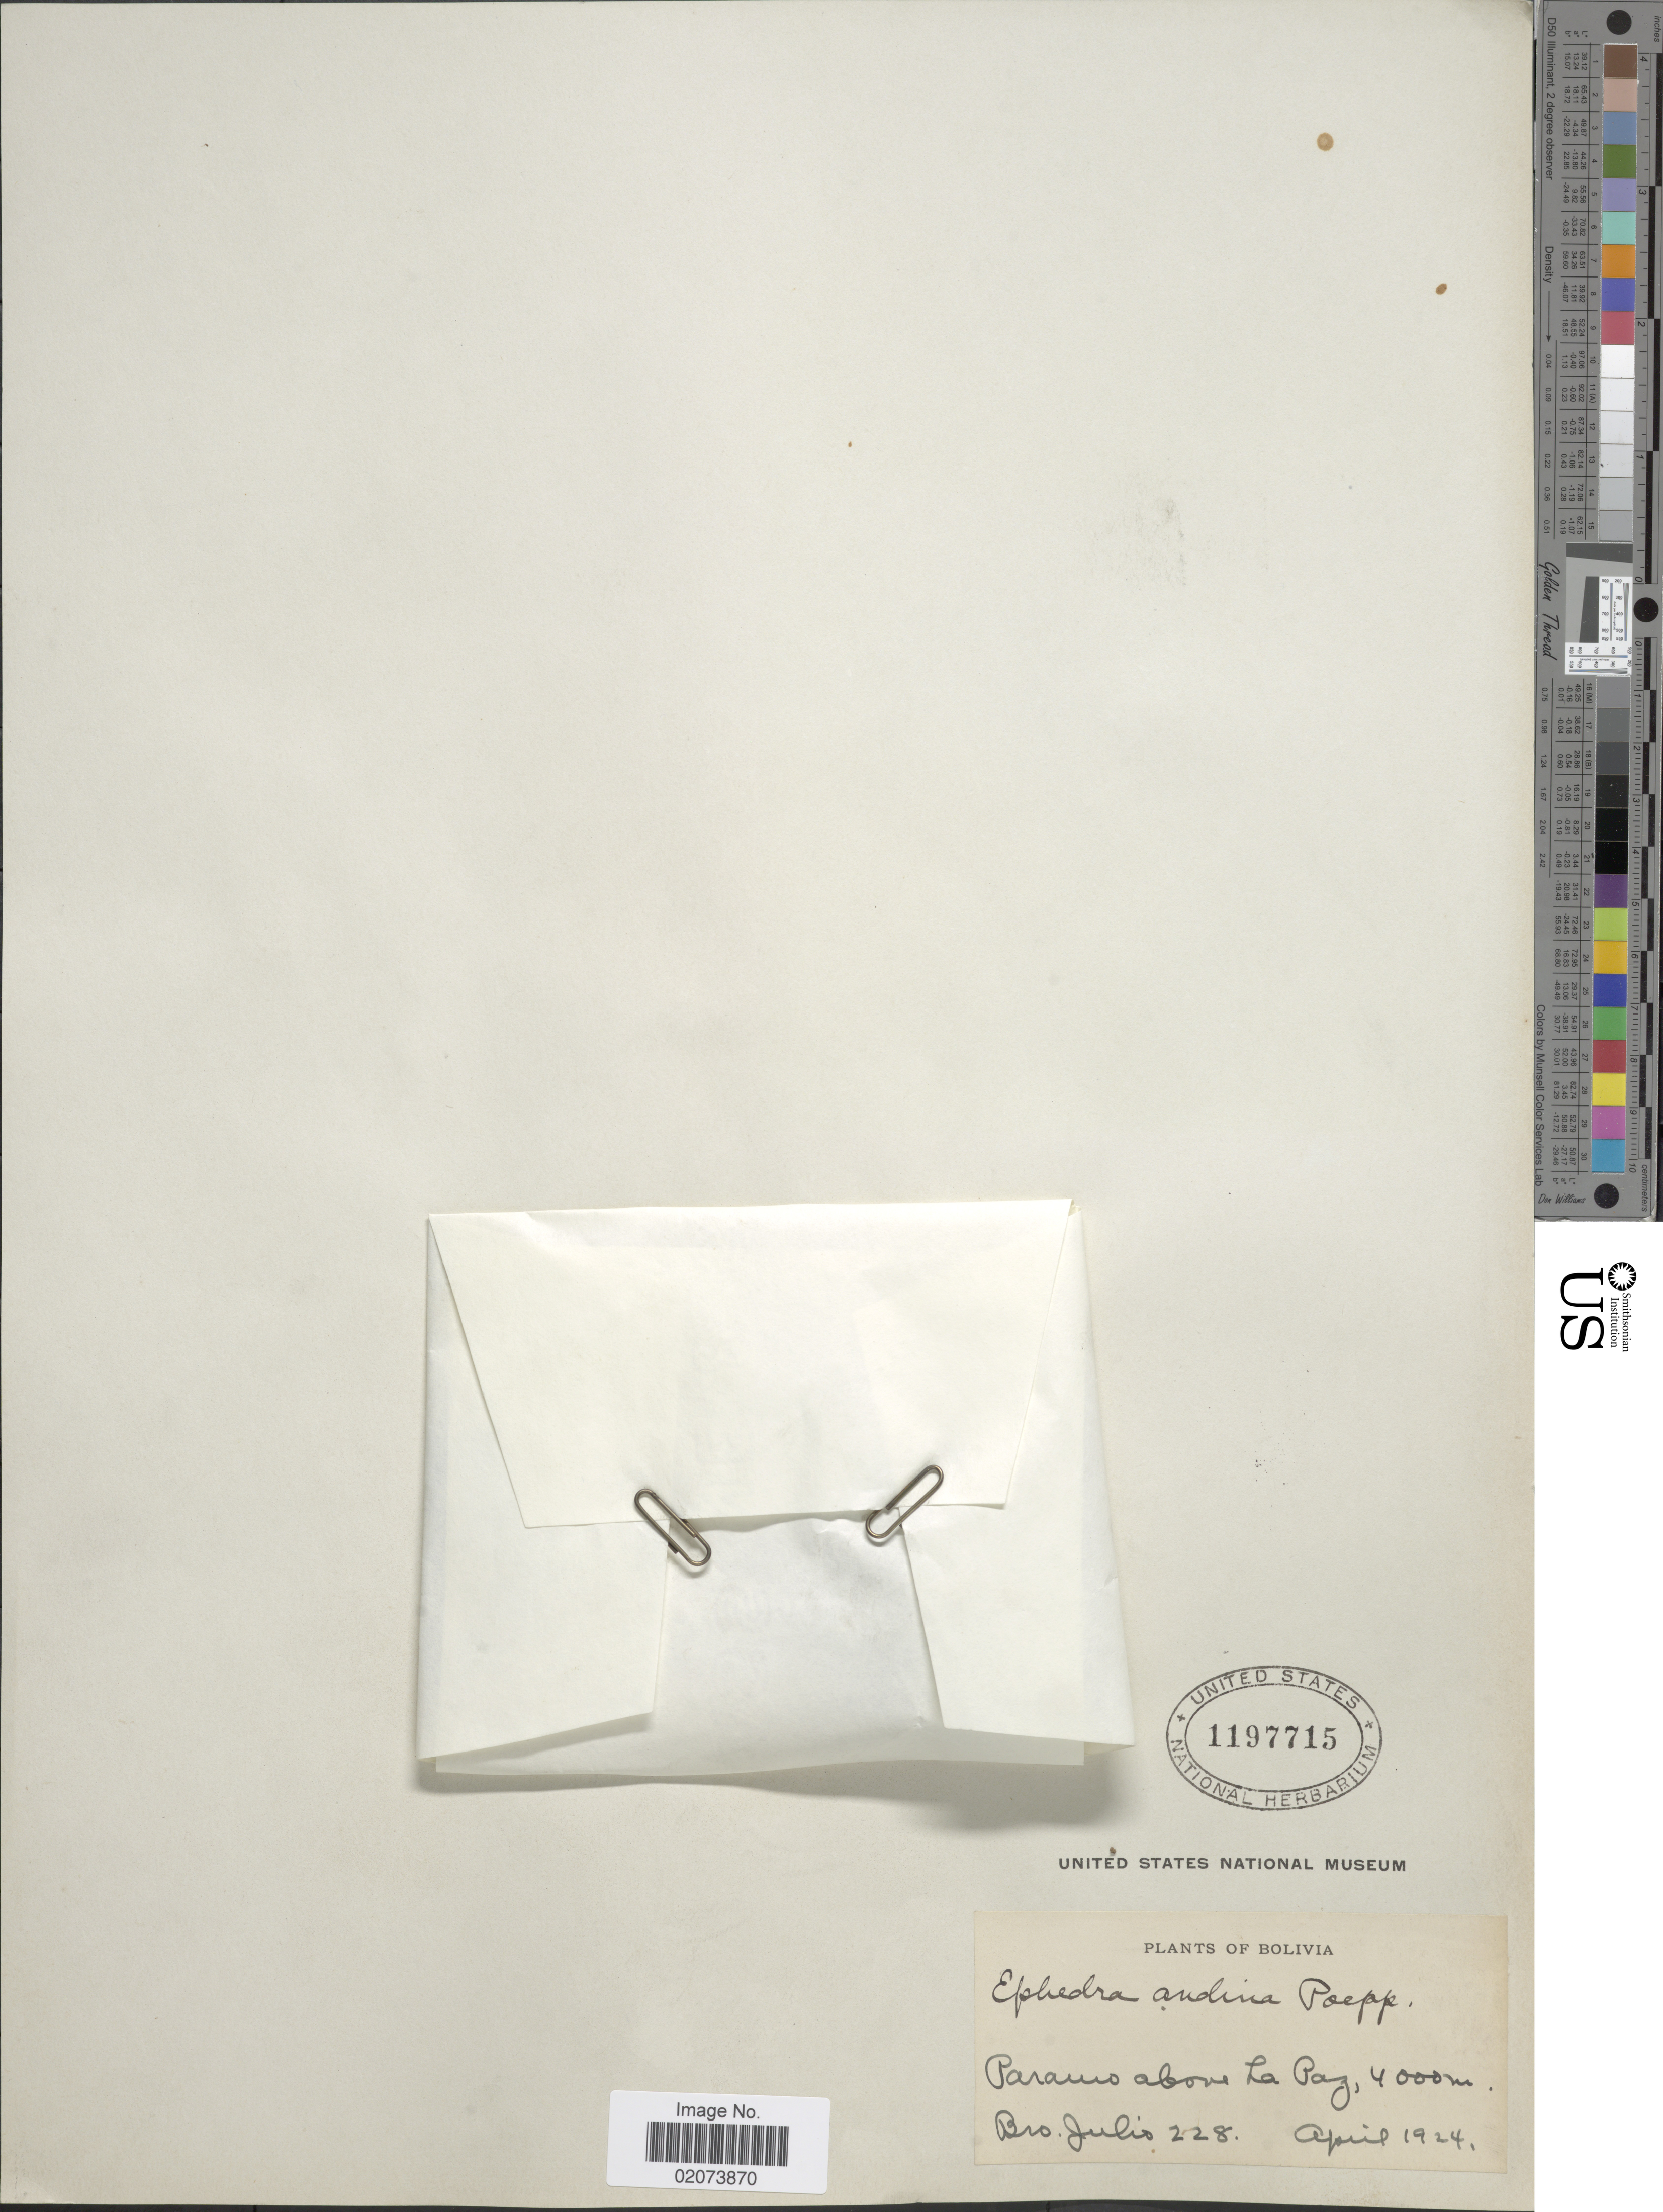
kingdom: Plantae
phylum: Tracheophyta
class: Gnetopsida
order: Ephedrales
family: Ephedraceae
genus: Ephedra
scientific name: Ephedra americana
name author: Humb. & Bonpl. ex Willd.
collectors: Bro. Julio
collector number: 228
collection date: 1924-04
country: Bolivia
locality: Paramo above La Paz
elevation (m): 4000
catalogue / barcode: US 1197715